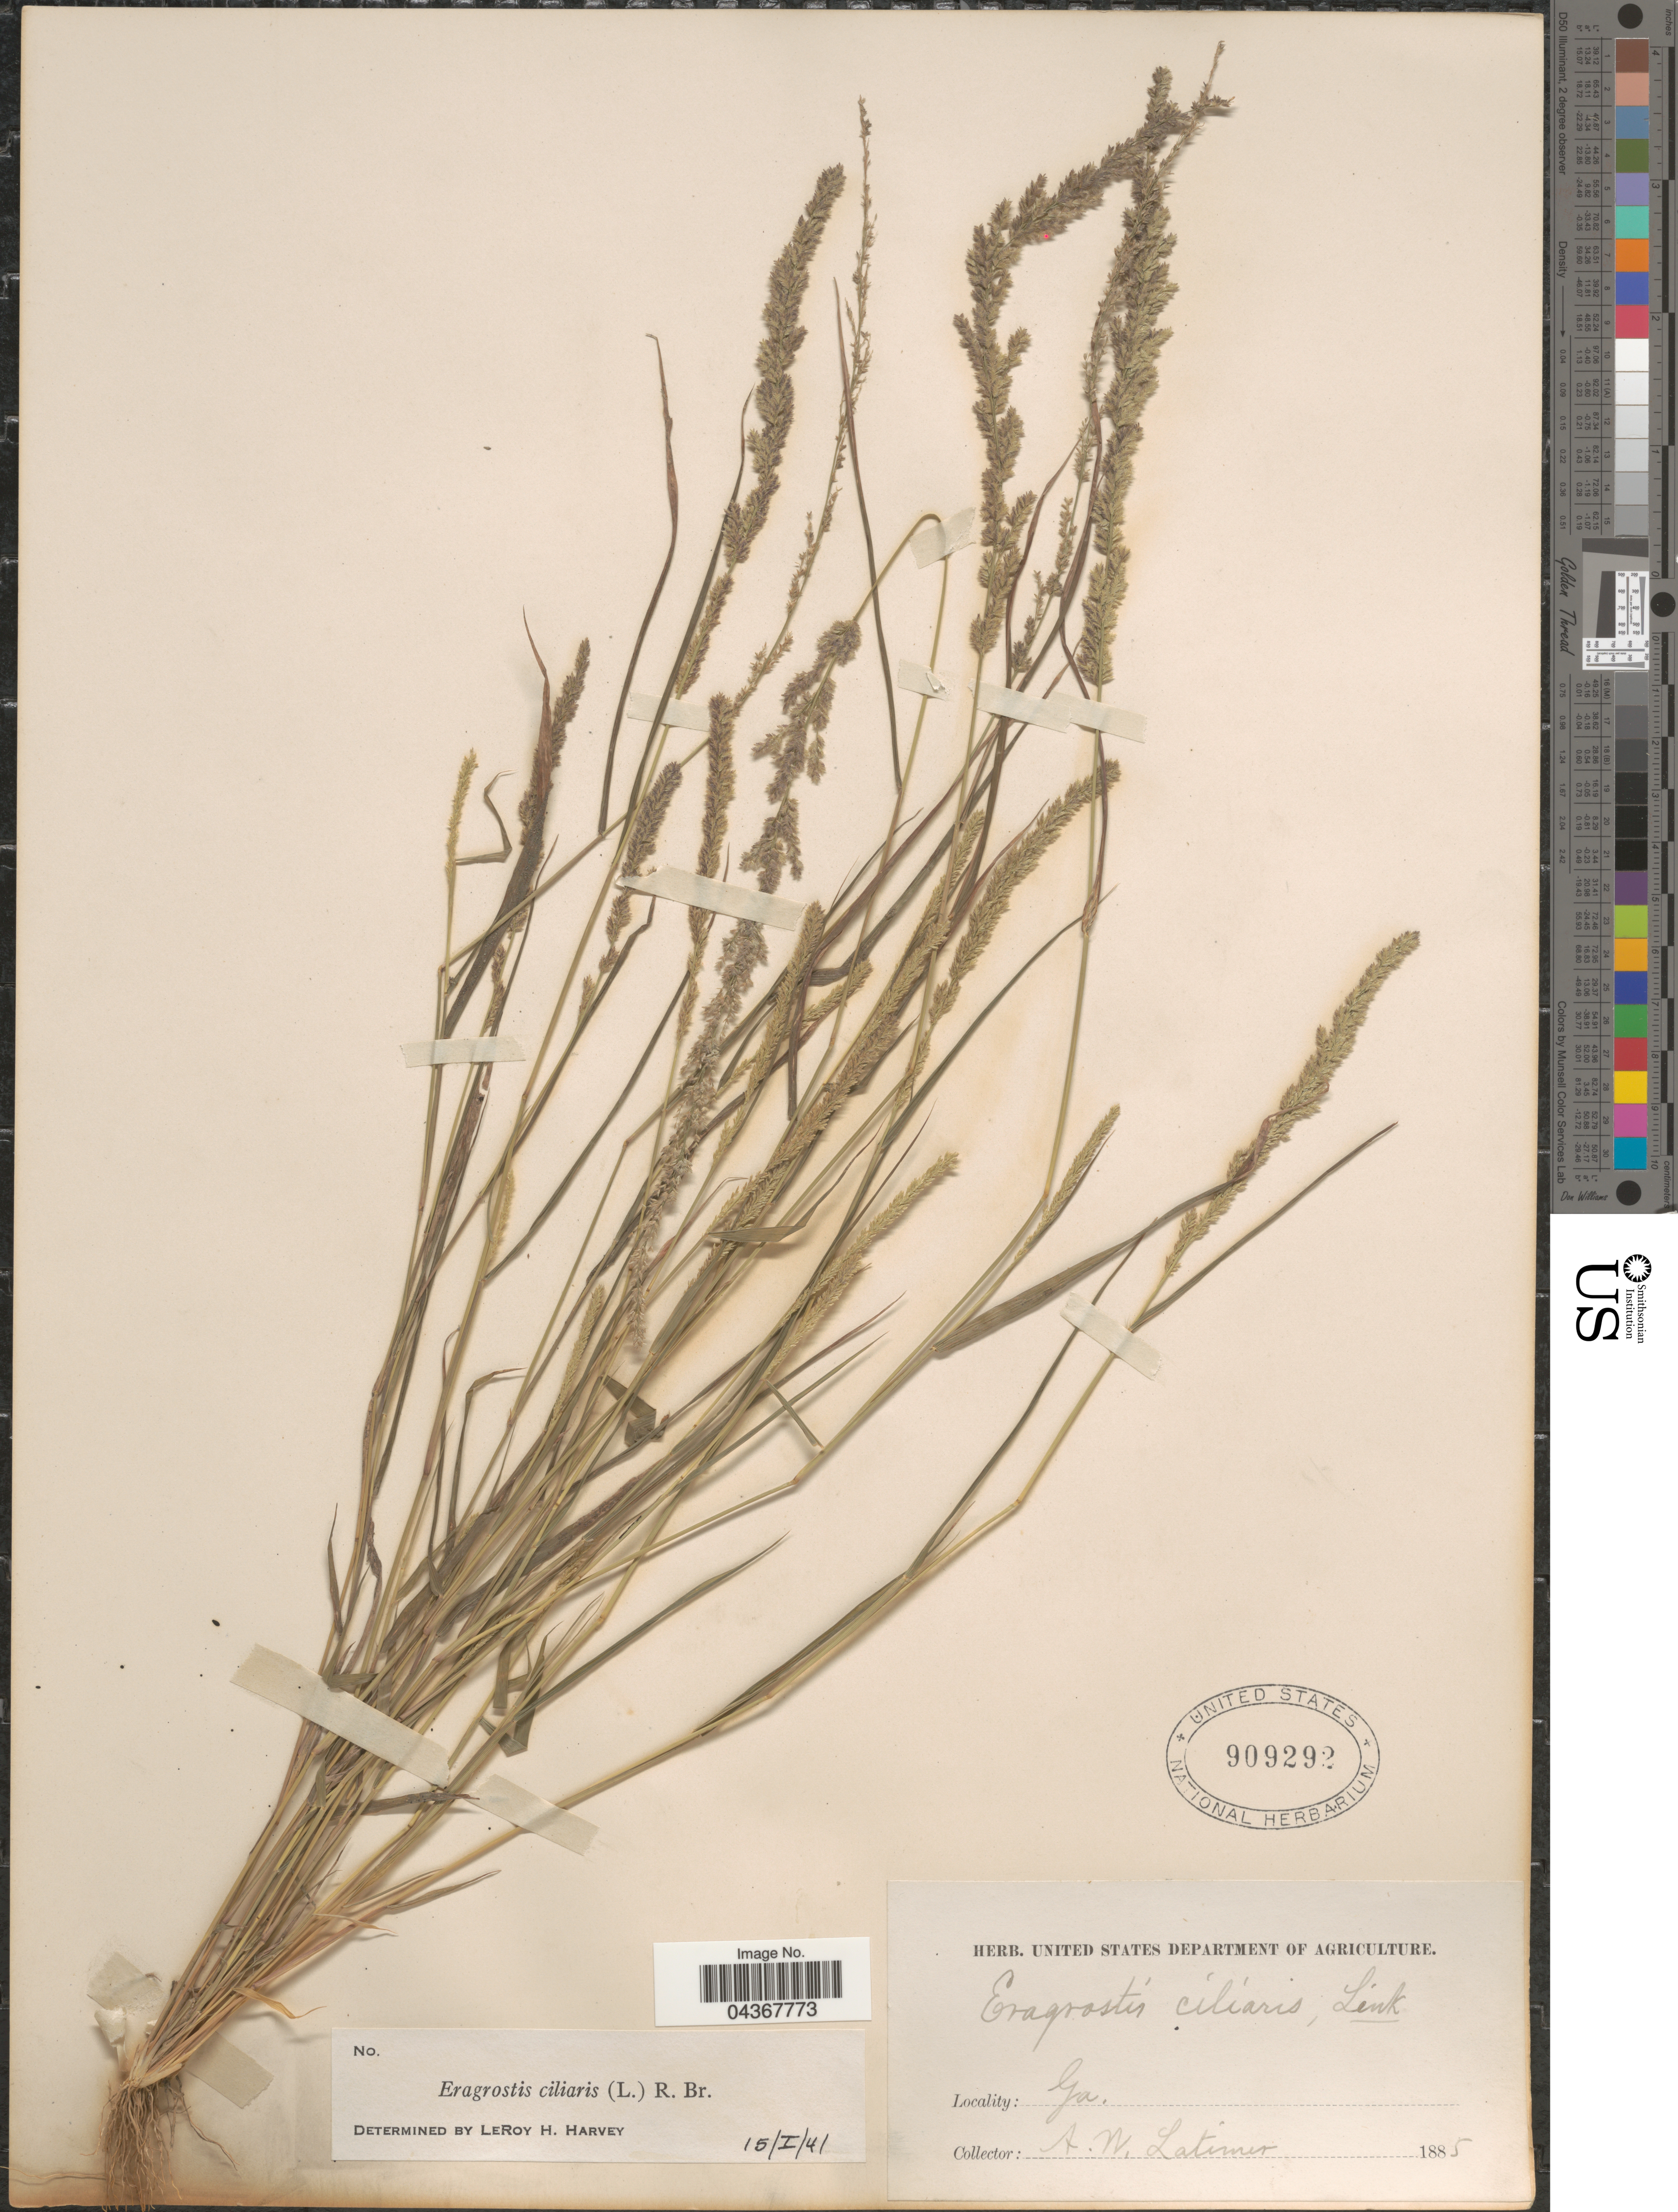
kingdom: Plantae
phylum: Tracheophyta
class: Liliopsida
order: Poales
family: Poaceae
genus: Eragrostis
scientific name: Eragrostis ciliaris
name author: (L.) R. Br.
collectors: A. Latimer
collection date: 1885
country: United States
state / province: Georgia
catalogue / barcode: US 909292